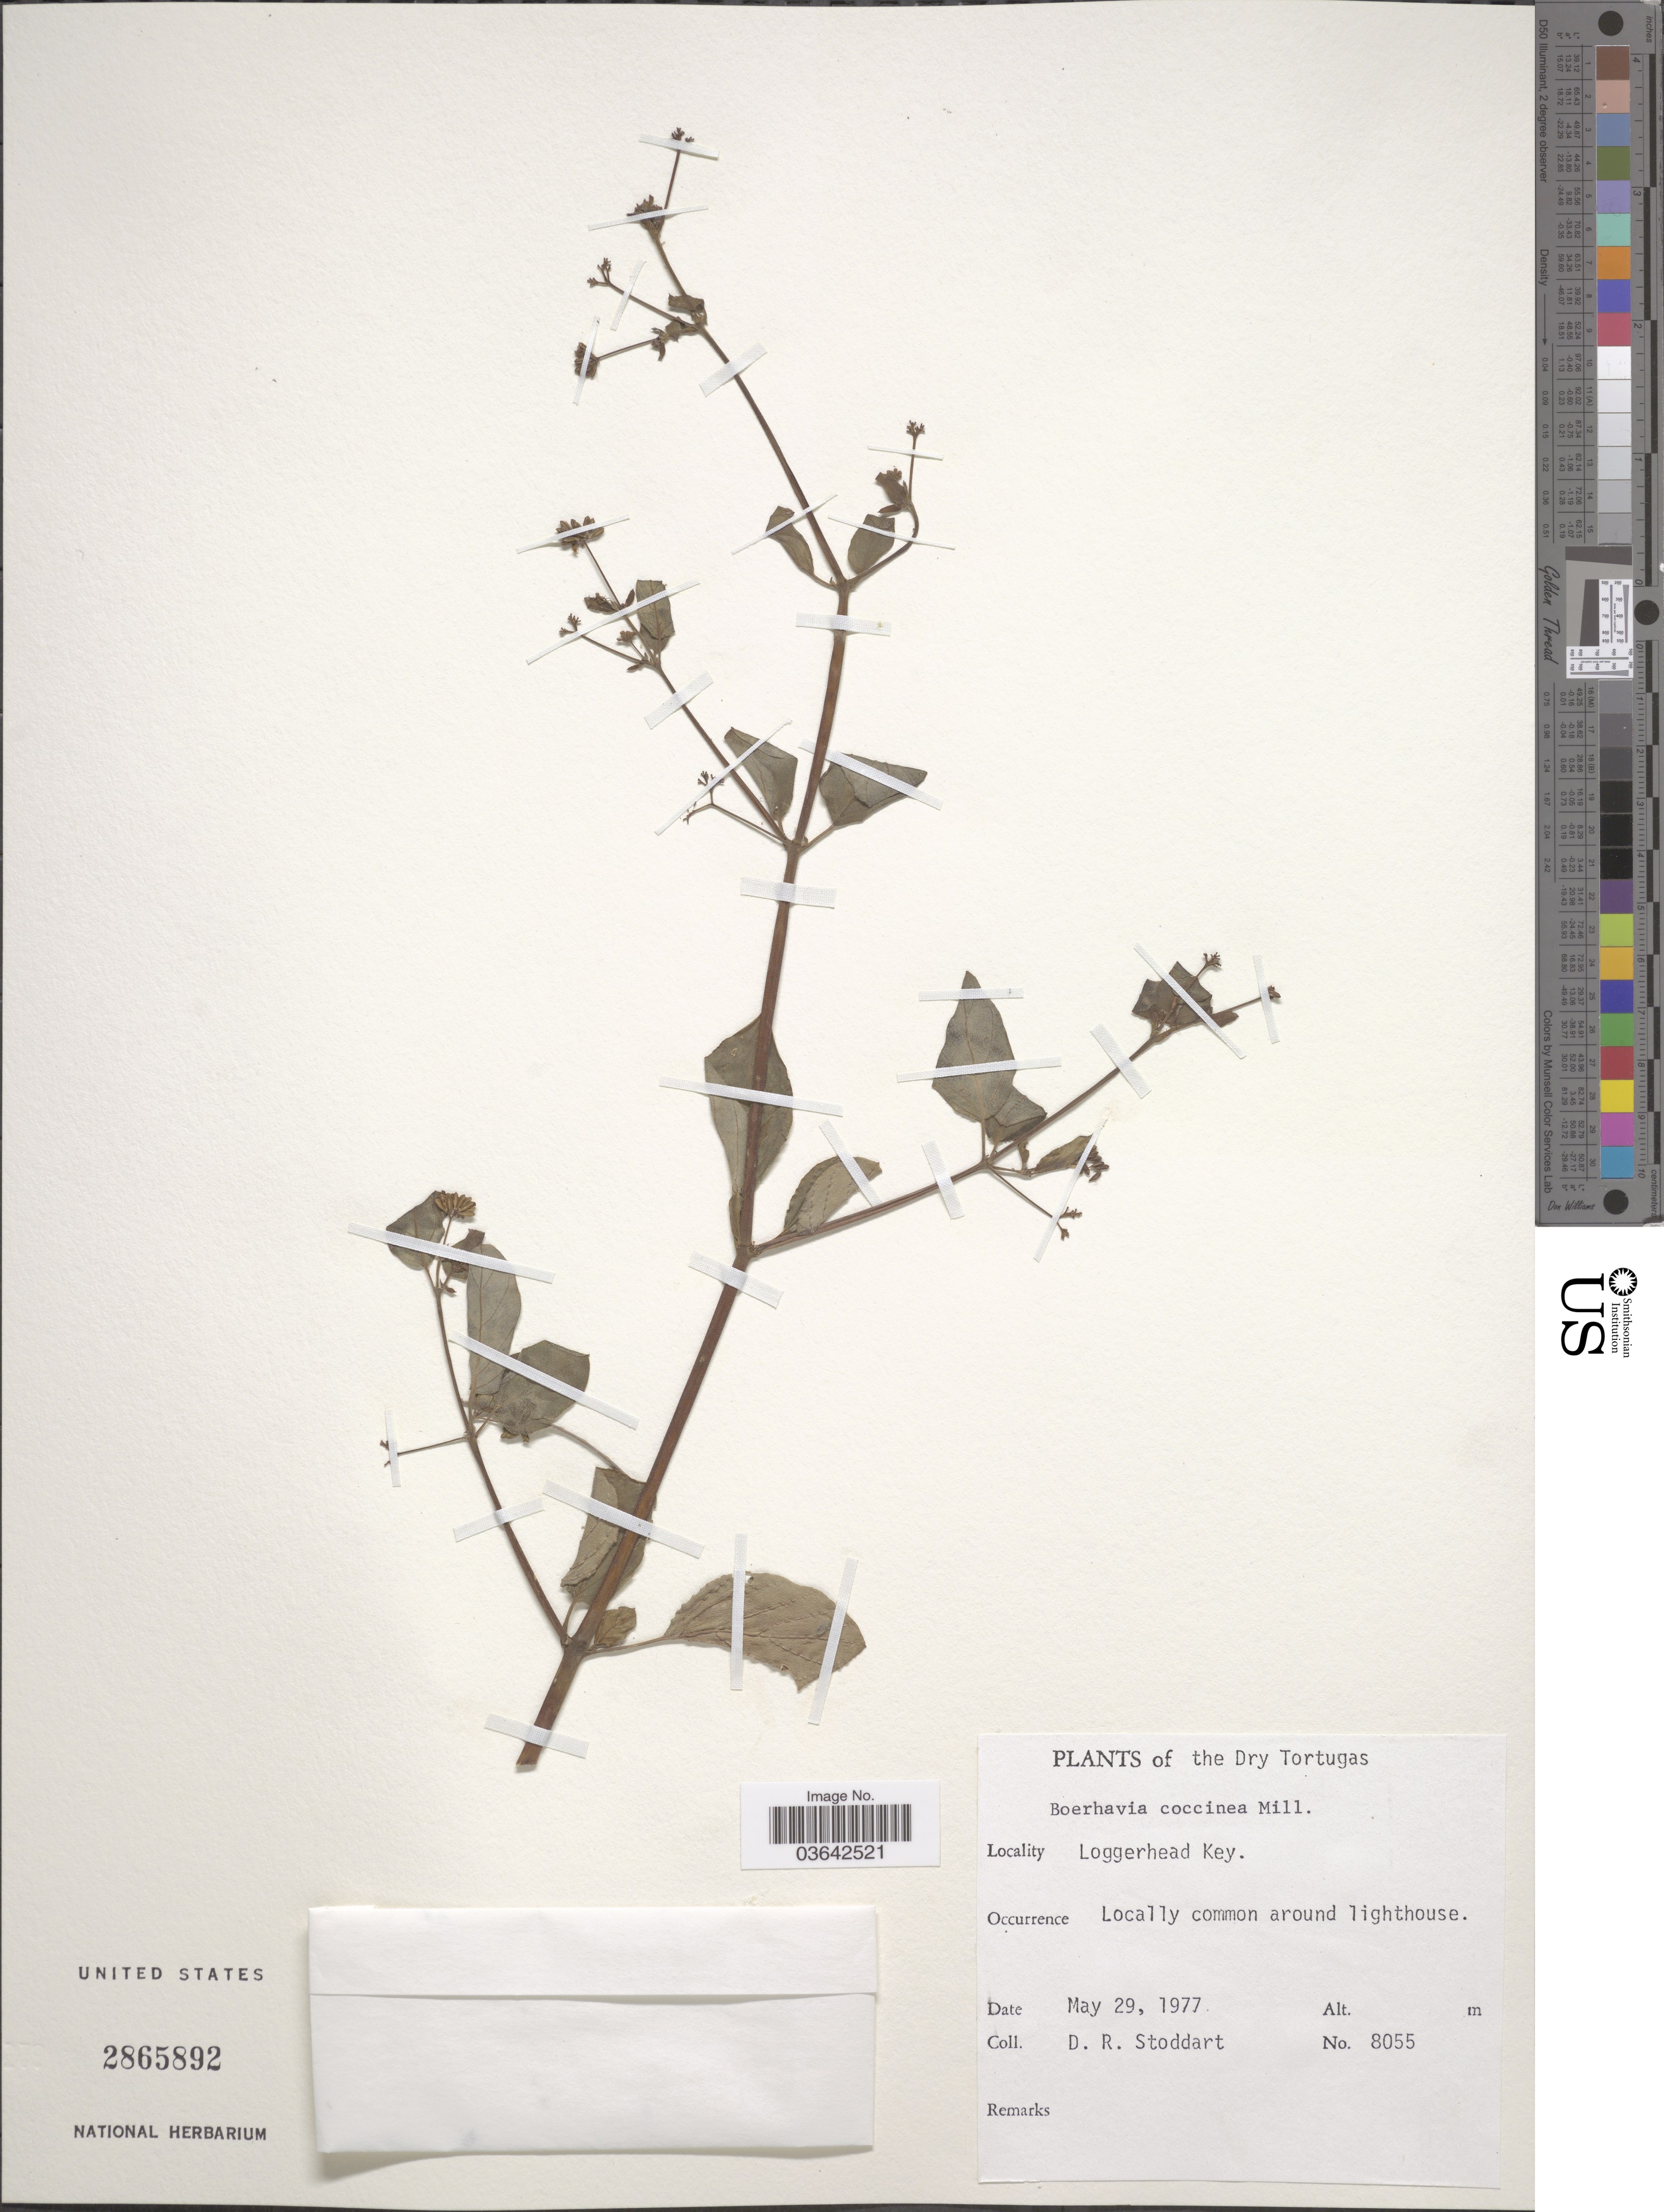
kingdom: Plantae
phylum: Tracheophyta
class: Magnoliopsida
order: Caryophyllales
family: Nyctaginaceae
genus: Boerhavia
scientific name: Boerhavia coccinea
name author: Mill.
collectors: D. R. Stoddart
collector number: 8055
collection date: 1977-05-29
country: United States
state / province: Florida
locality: The Dry Tortugas. Loggerhead Key.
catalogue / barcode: US 2865892